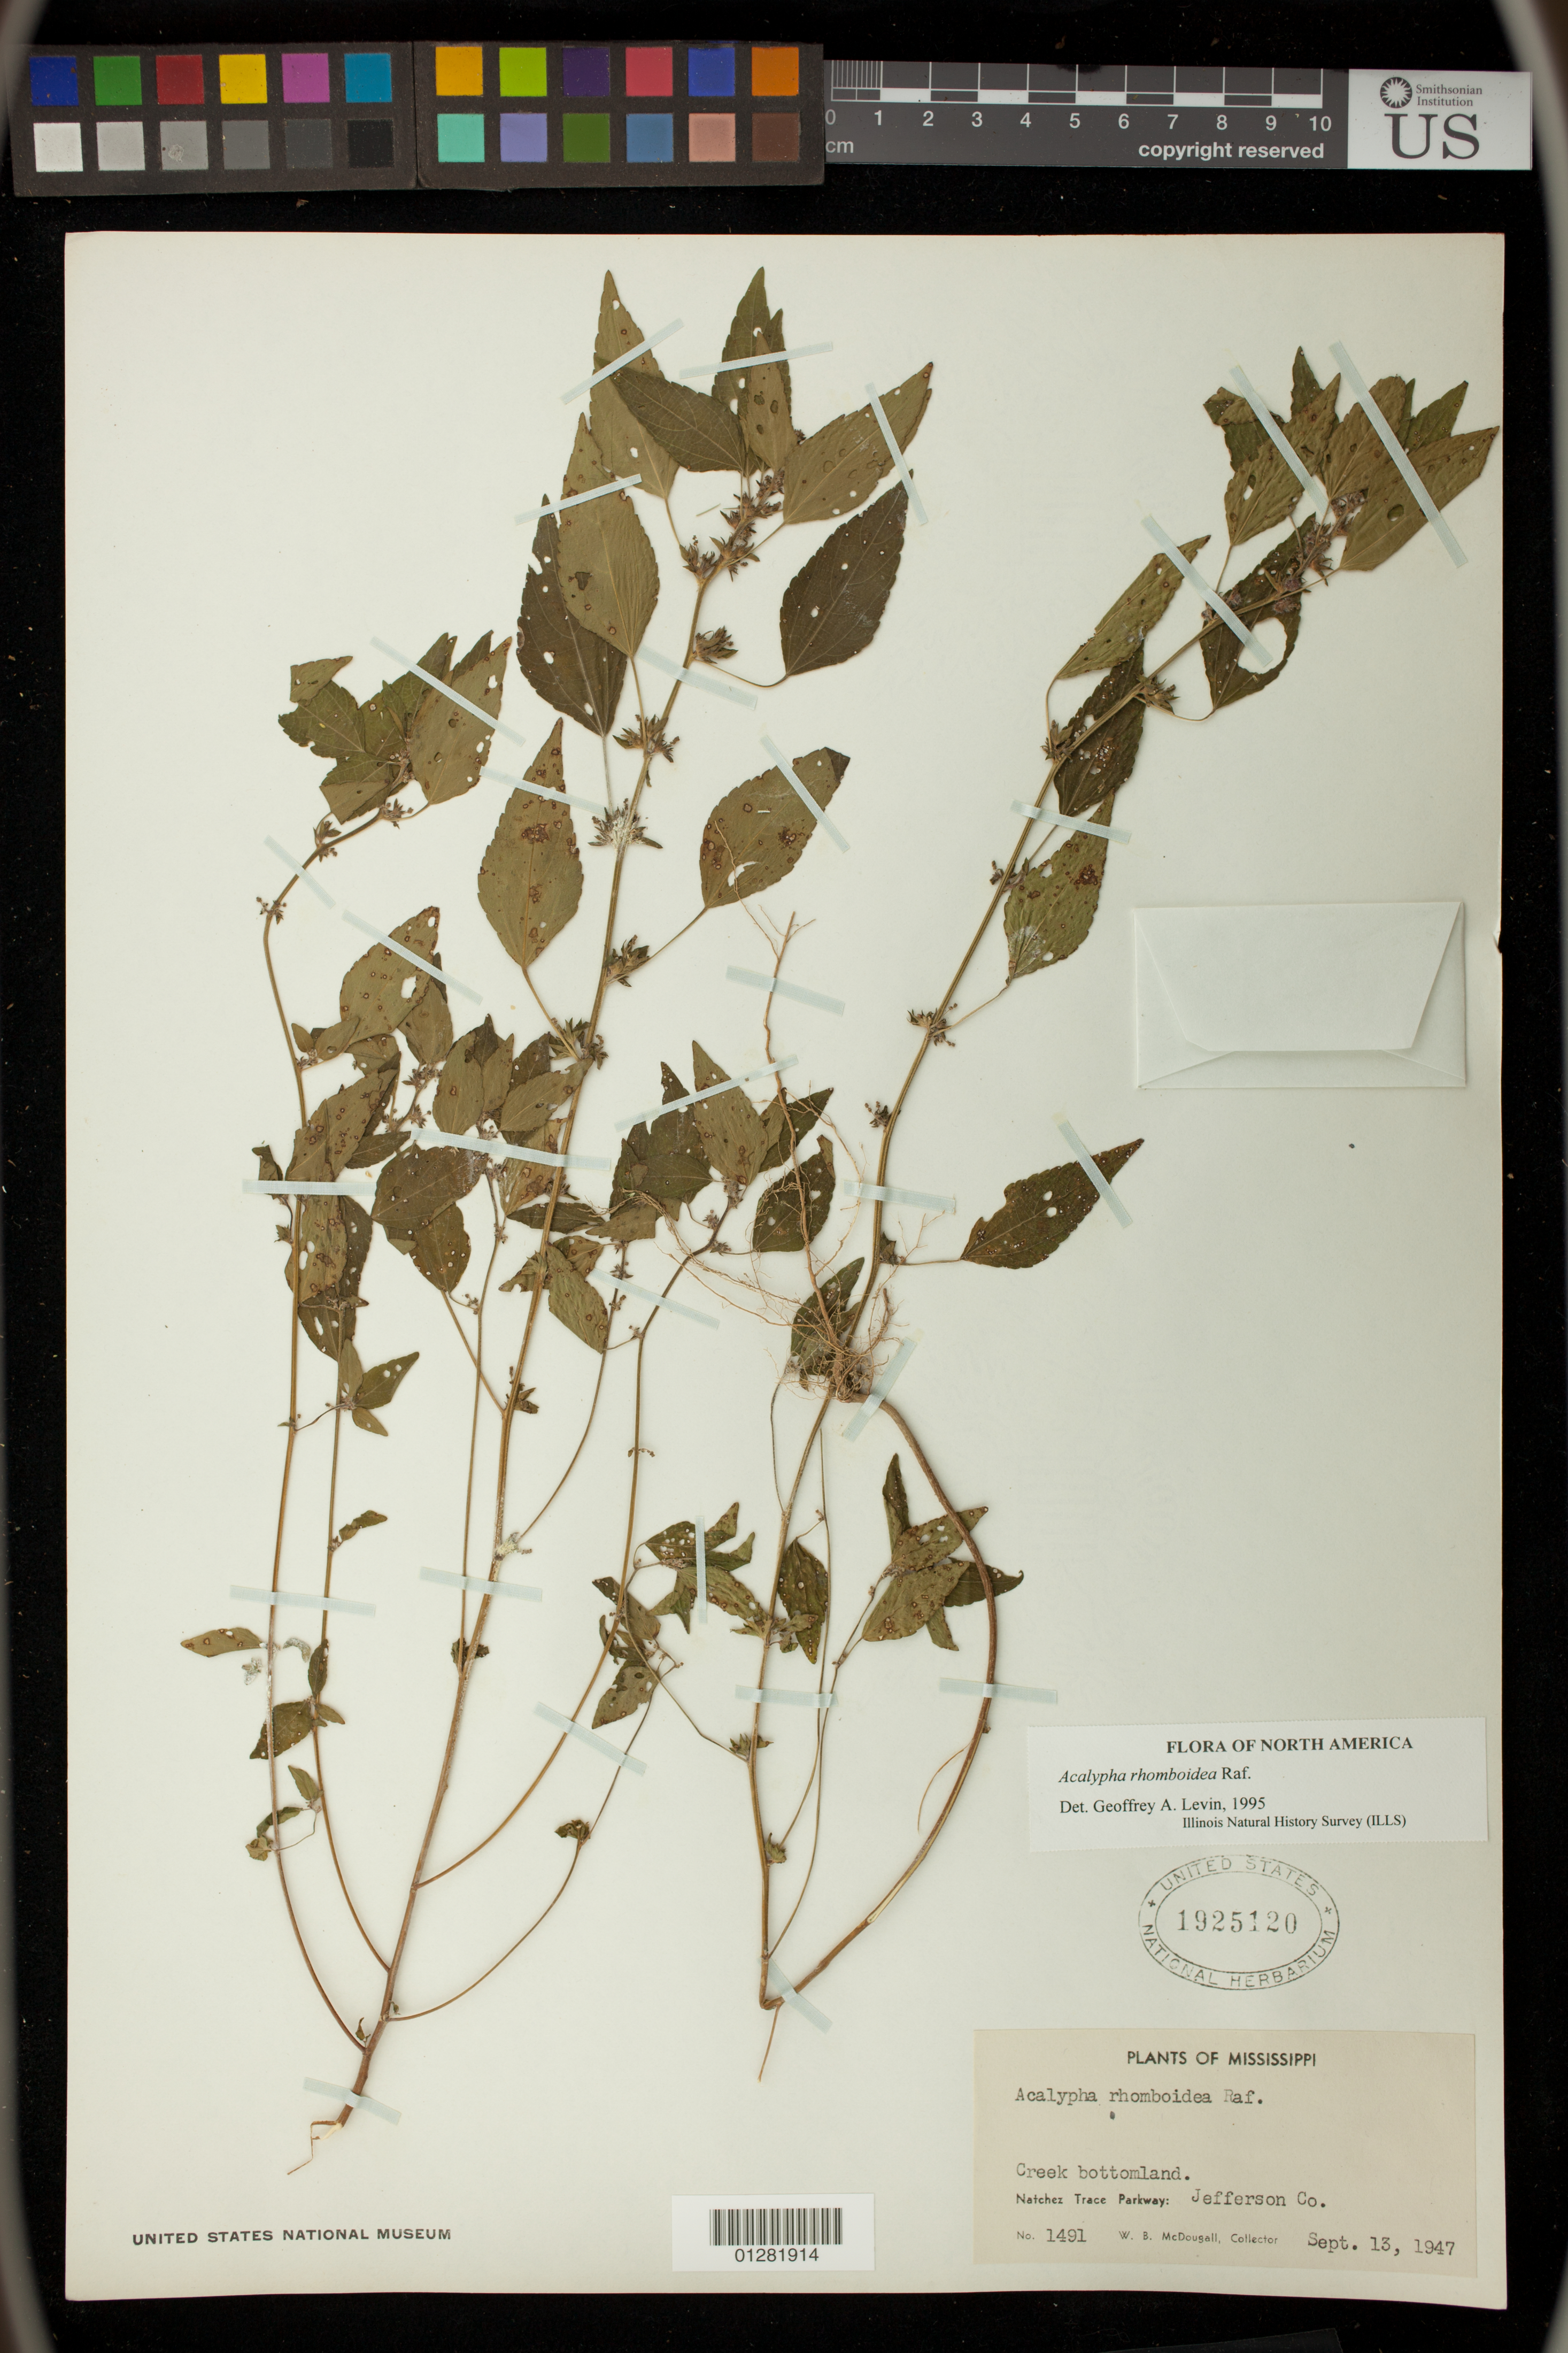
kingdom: Plantae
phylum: Tracheophyta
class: Magnoliopsida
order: Malpighiales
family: Euphorbiaceae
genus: Acalypha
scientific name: Acalypha rhomboidea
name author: Raf.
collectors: W. McDougall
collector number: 1491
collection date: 1947-09-13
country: United States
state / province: Mississippi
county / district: Jefferson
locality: Natchez Trace Parkway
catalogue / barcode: US 1925120